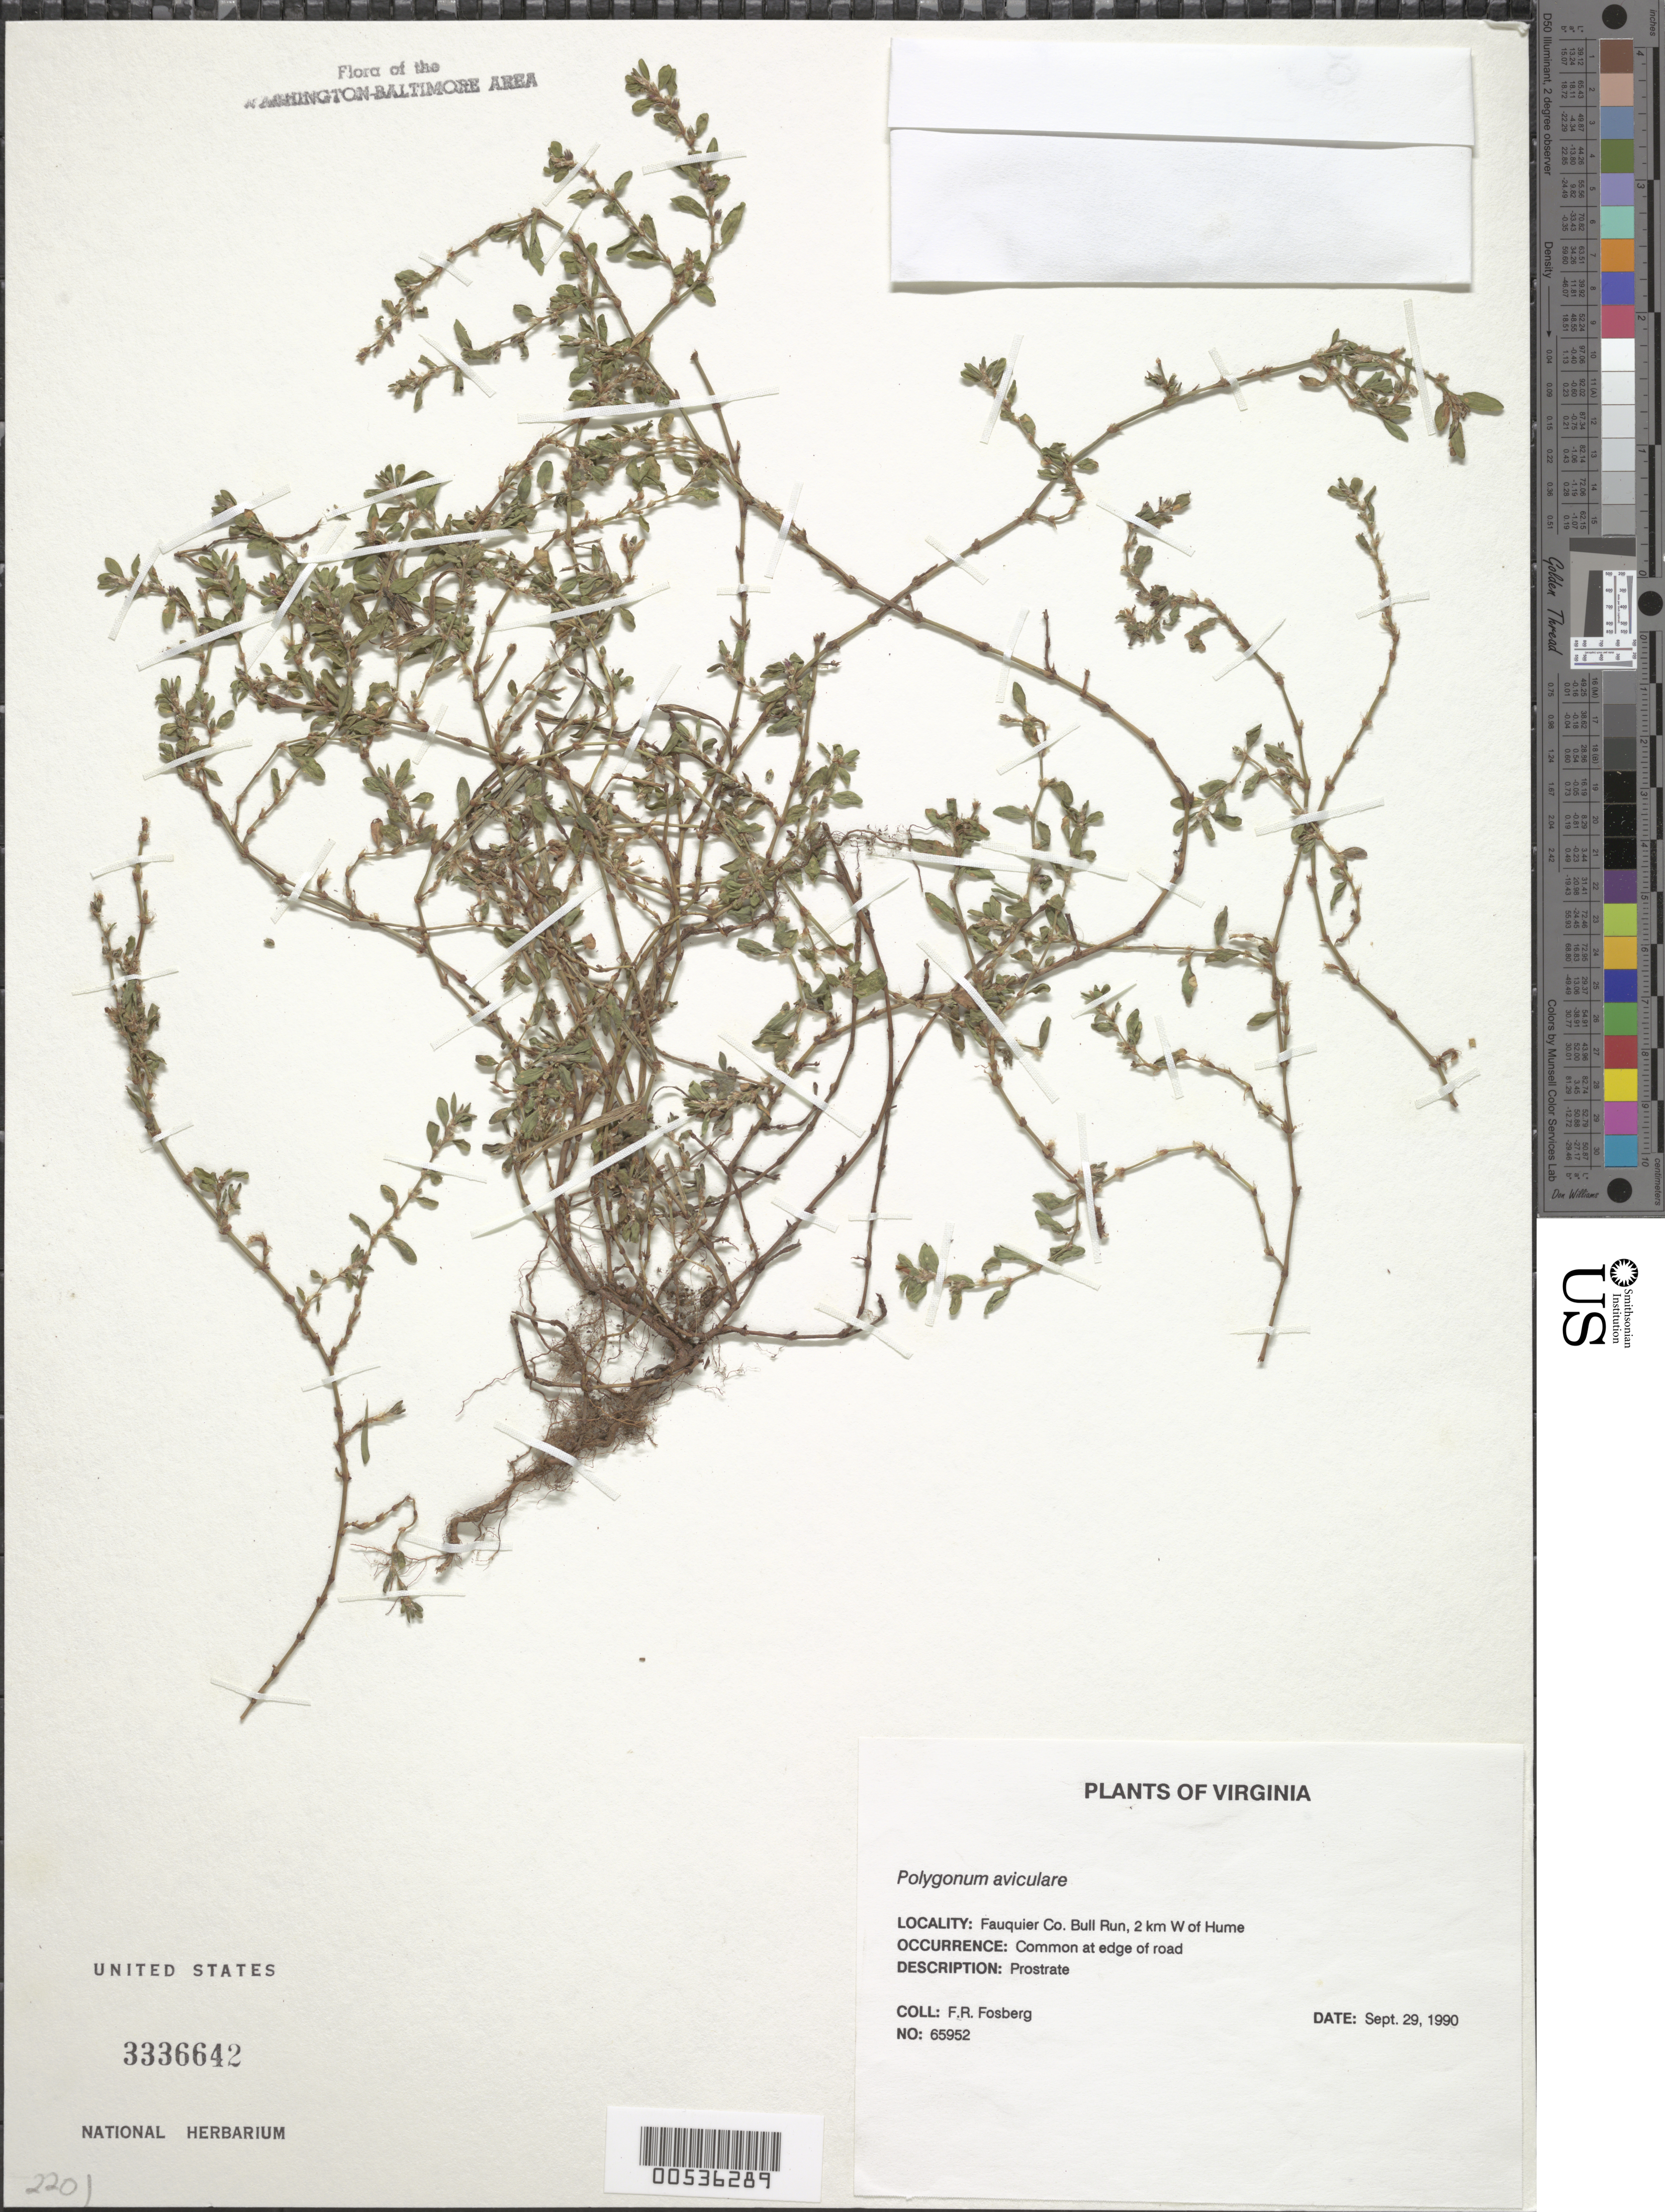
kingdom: Plantae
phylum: Tracheophyta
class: Magnoliopsida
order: Caryophyllales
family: Polygonaceae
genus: Polygonum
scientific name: Polygonum aviculare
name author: L.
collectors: F. R. Fosberg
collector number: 65952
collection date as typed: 29 Sep 1990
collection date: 1990-09-29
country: United States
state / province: Virginia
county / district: Fauquier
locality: Bull Run, W of Hume Bull Run Mts.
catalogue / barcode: US 3336642